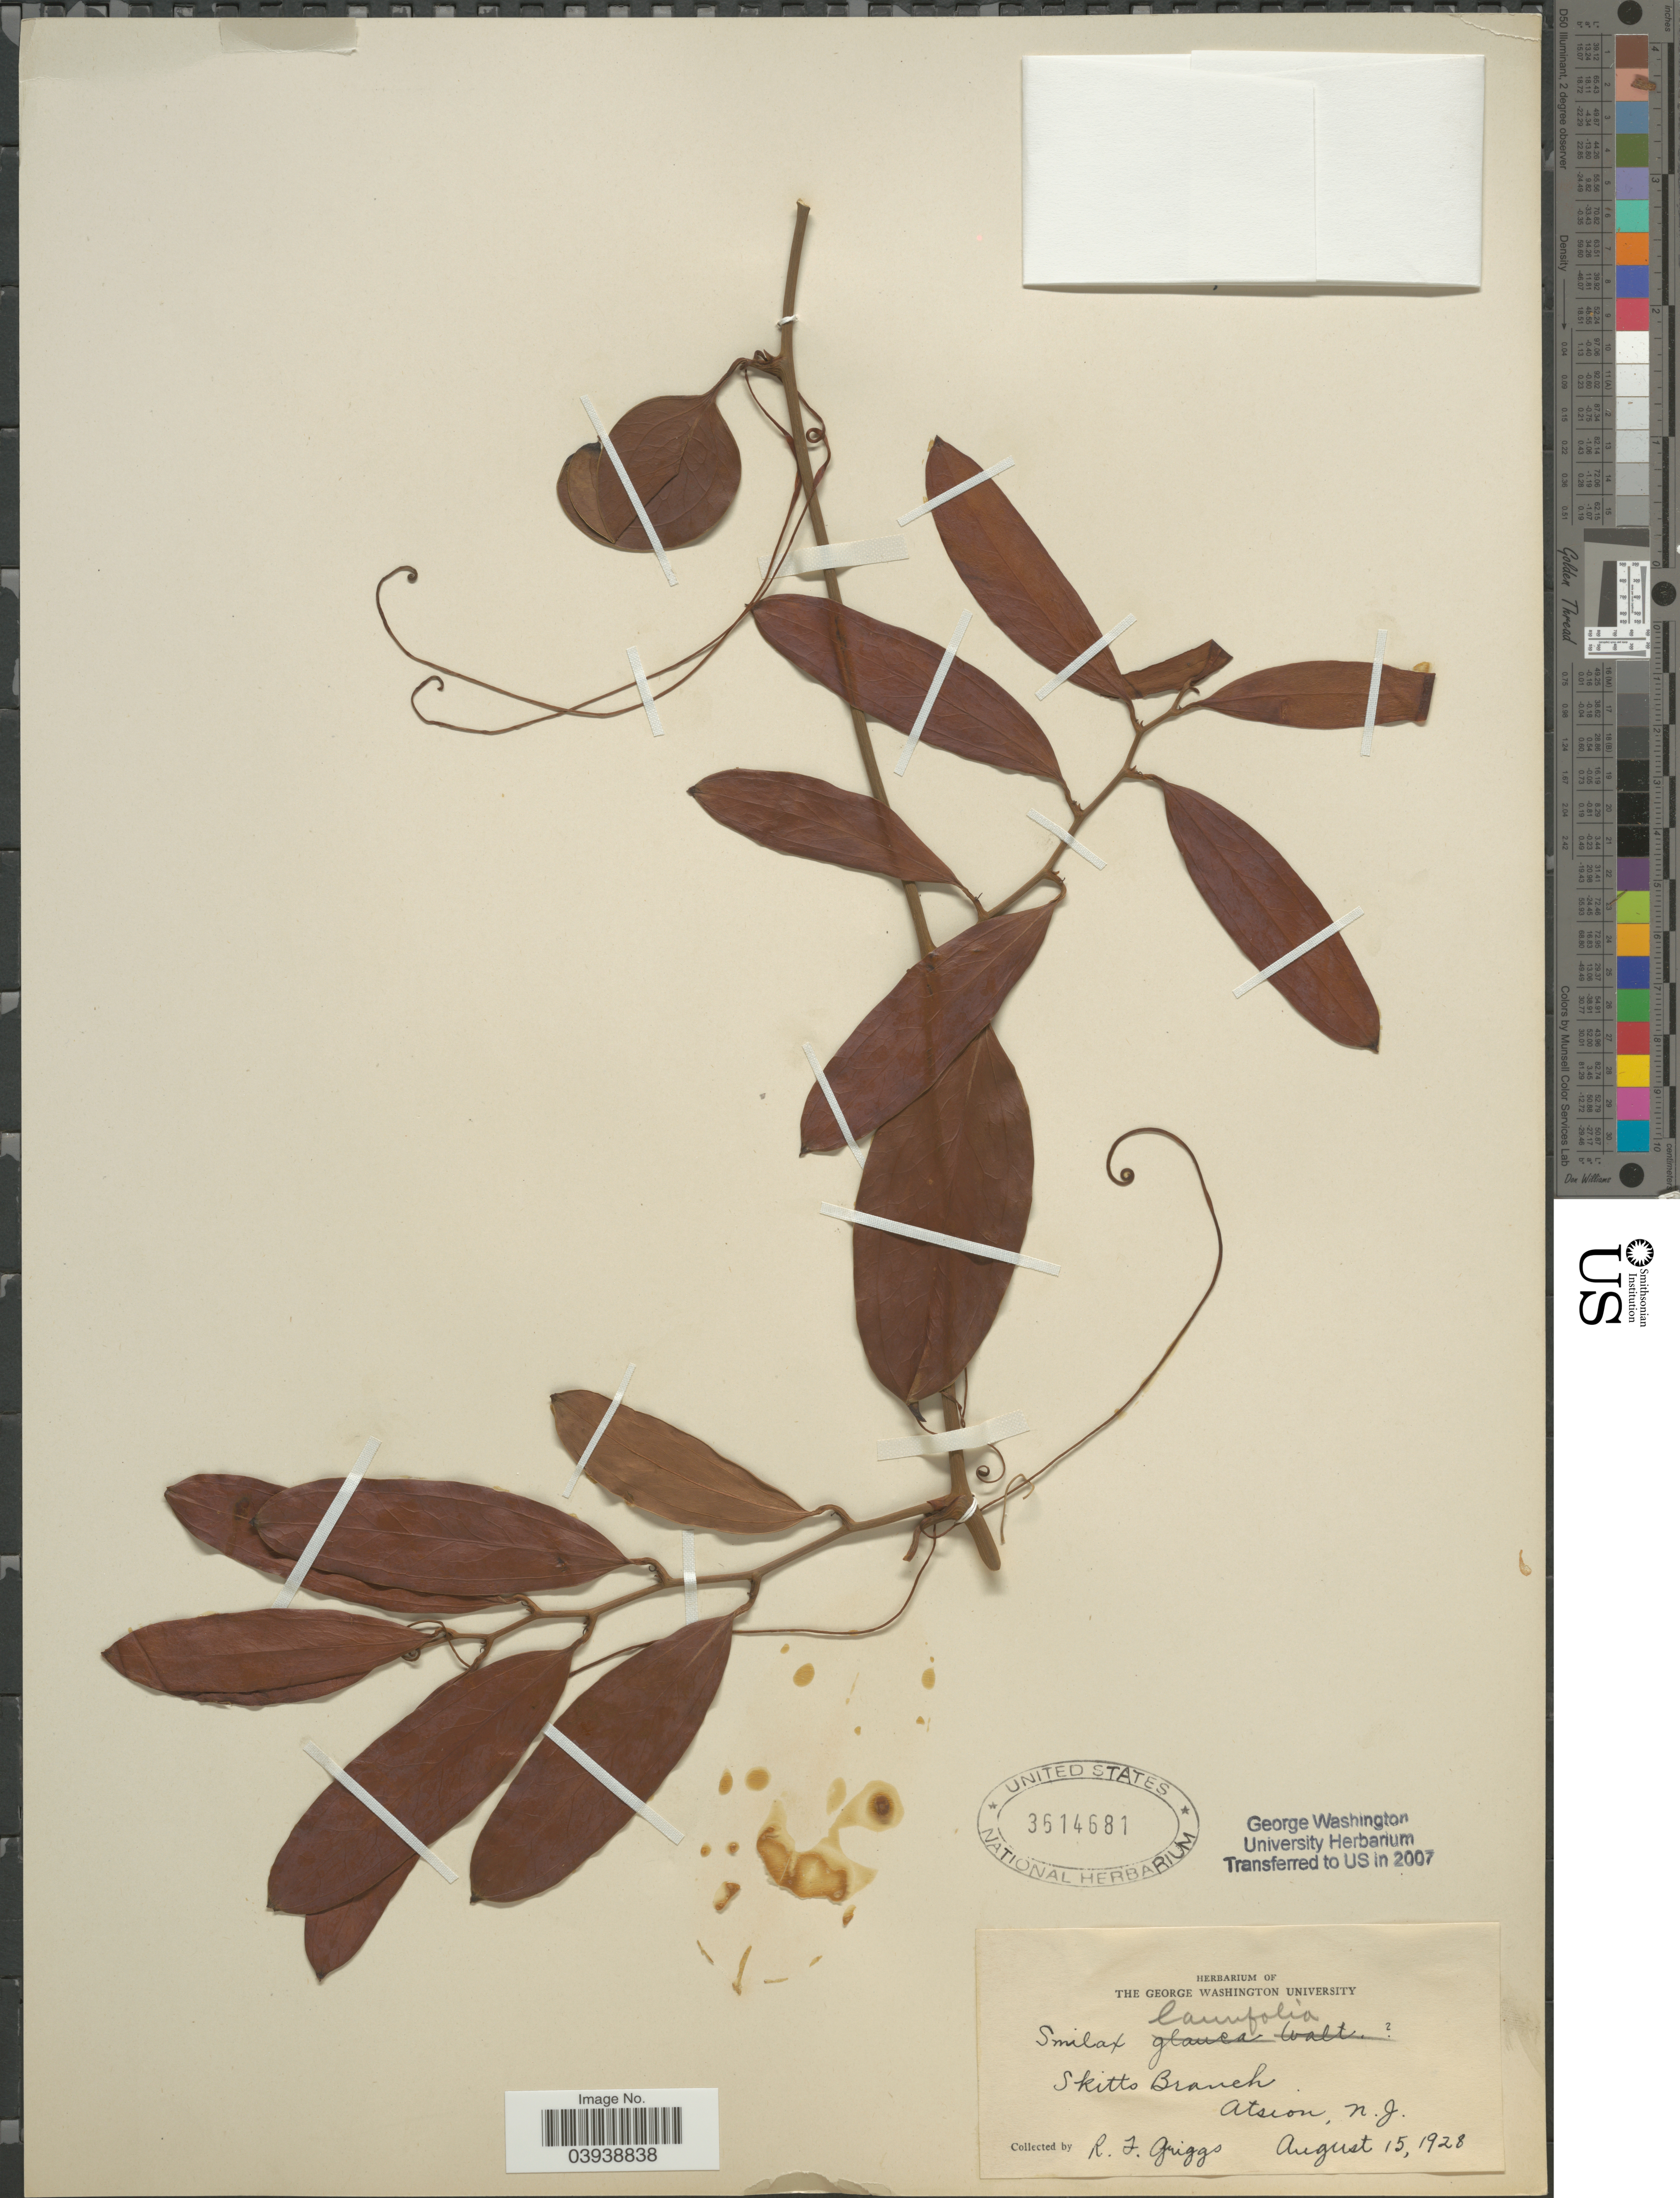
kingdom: Plantae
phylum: Tracheophyta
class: Liliopsida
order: Liliales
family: Smilacaceae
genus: Smilax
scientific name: Smilax laurifolia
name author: L.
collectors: R. F. Griggs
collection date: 1928-08-15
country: United States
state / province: New Jersey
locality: Skitts Branch. Atsion.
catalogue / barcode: US 3614681